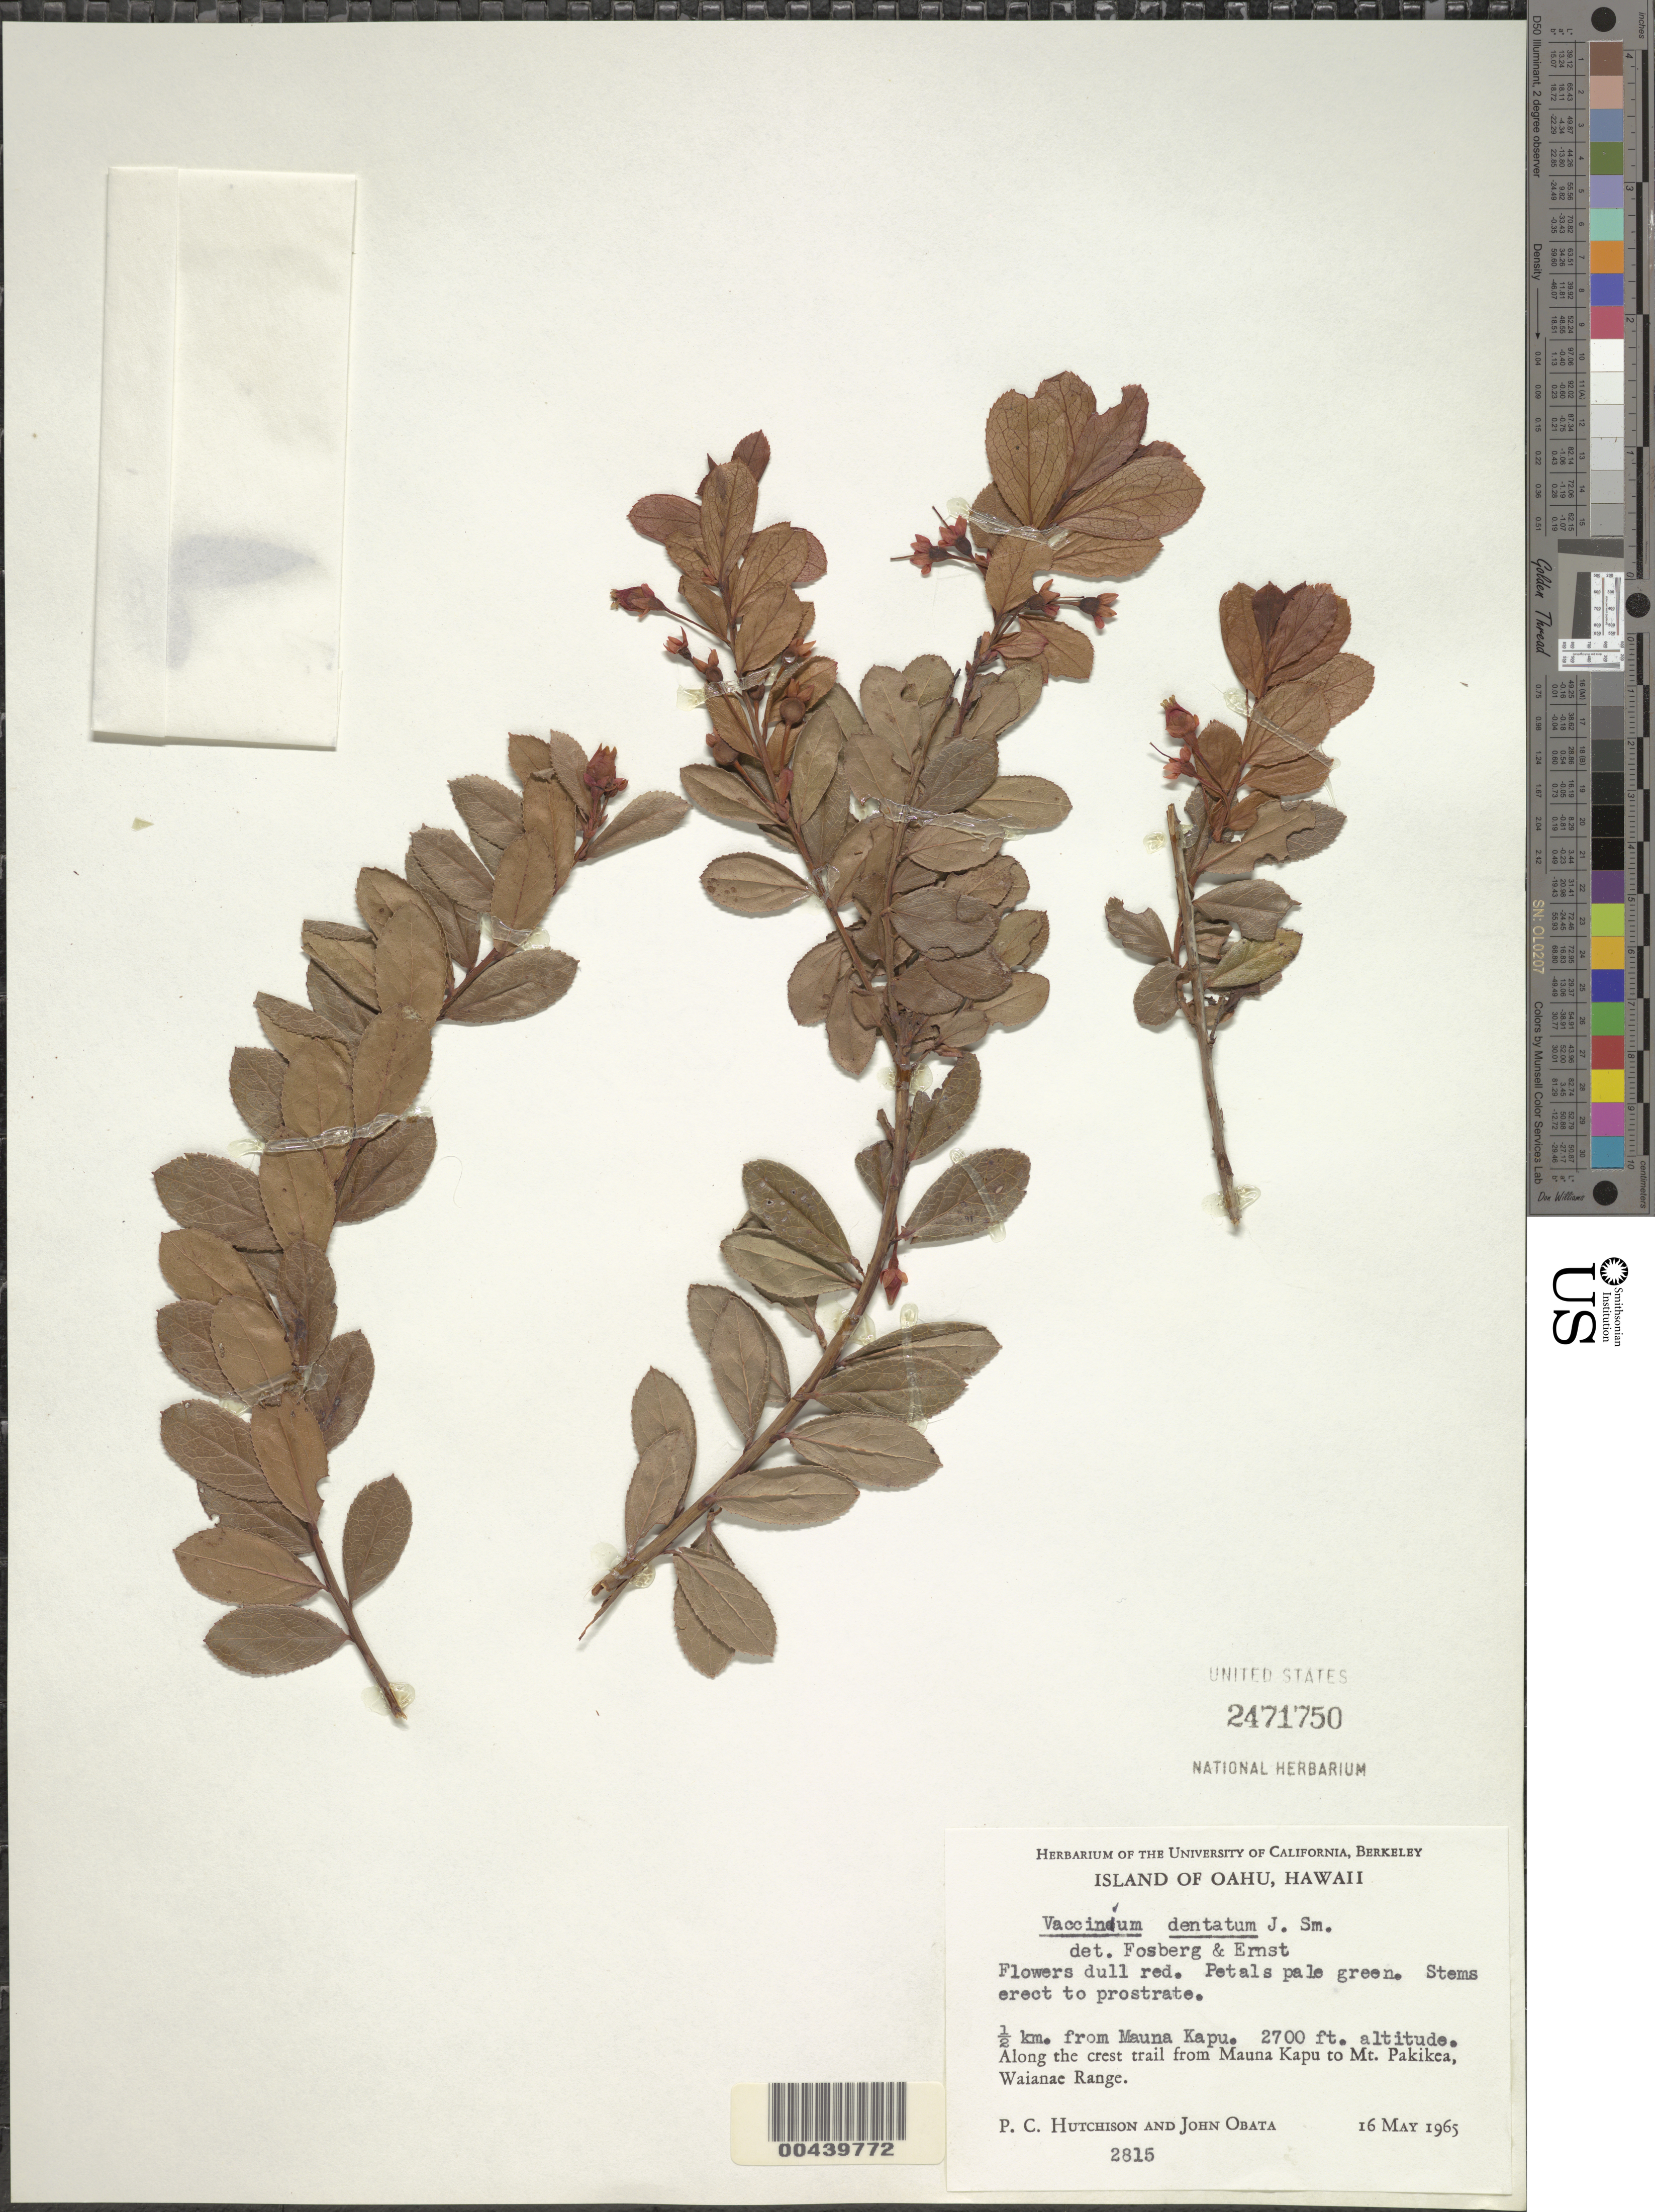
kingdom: Plantae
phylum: Tracheophyta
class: Magnoliopsida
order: Ericales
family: Ericaceae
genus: Vaccinium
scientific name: Vaccinium dentatum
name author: Sm.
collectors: P. C. Hutchison & J. Obata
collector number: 2815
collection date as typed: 16 May 1965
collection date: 1965-05-16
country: United States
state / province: Hawaii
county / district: Honolulu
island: Oahu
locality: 0.5 km. from Mauna Kapu. Along the crest trail from Mauna Kapu to Mt. Pakikea, Waianae Range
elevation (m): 823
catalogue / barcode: US 2471750